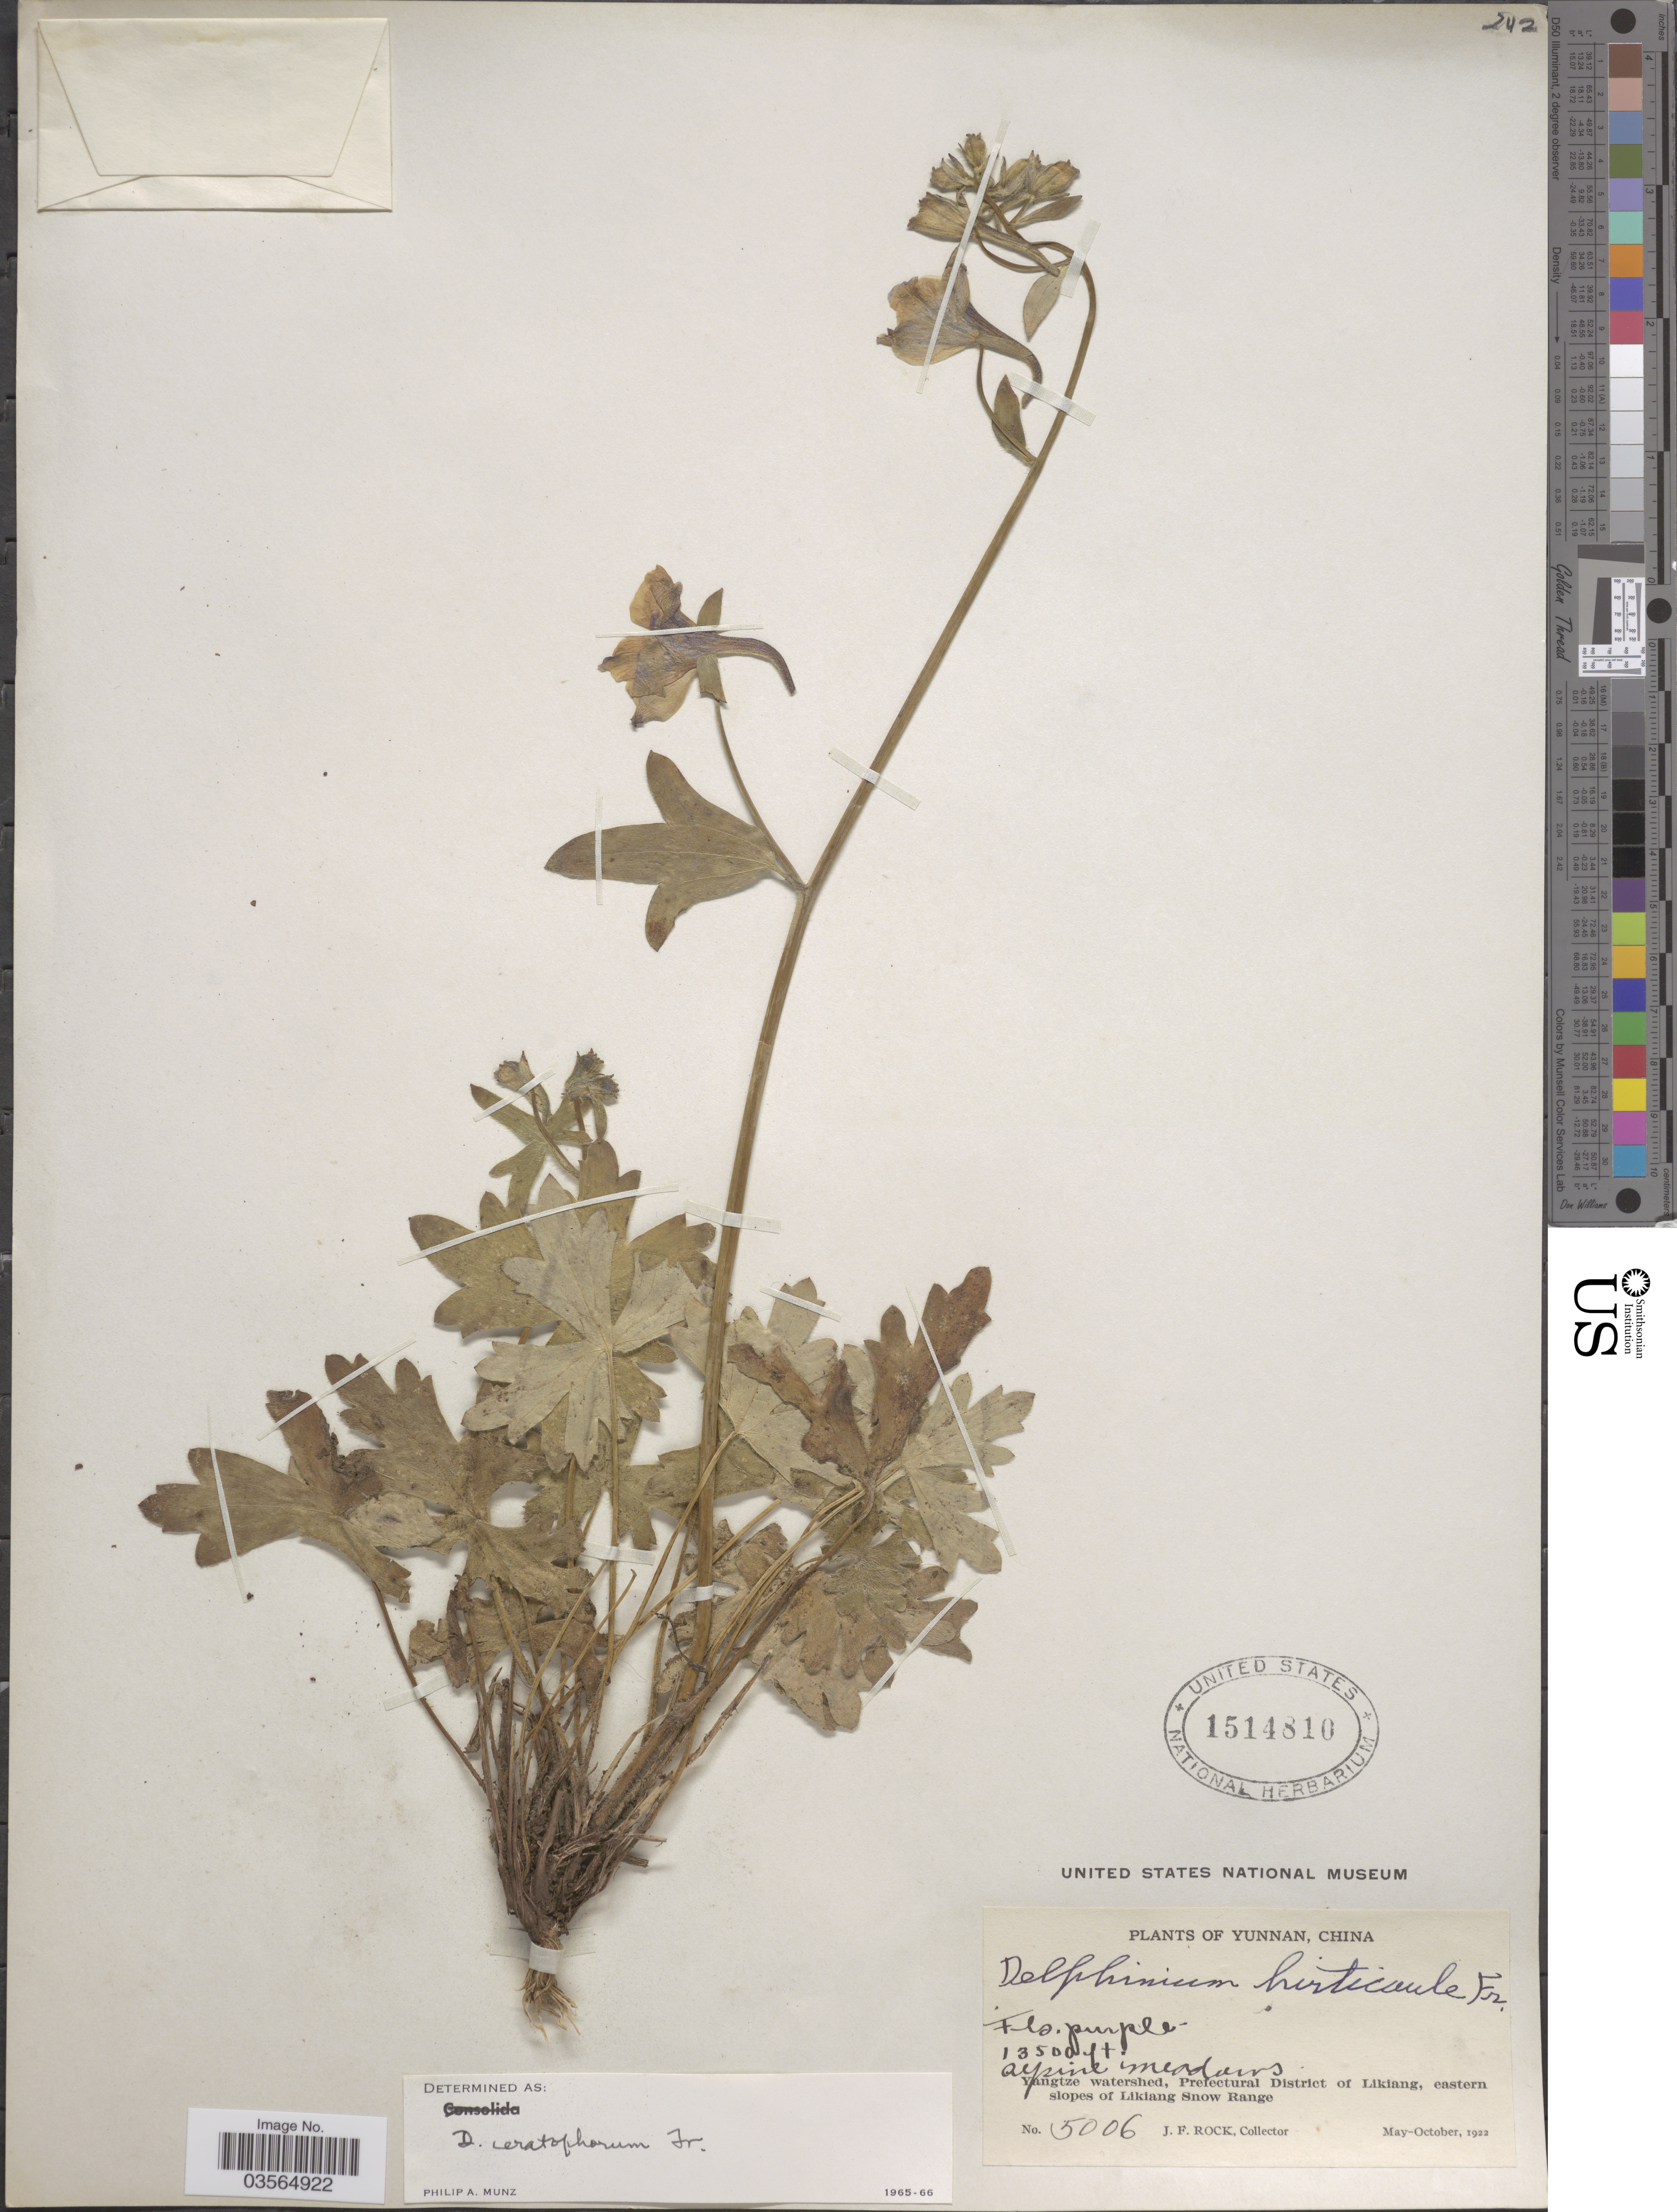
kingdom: Plantae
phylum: Tracheophyta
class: Magnoliopsida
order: Ranunculales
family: Ranunculaceae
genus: Delphinium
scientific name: Delphinium ceratophorum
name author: Franch.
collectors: J. Rock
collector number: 5006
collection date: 1922-05/1922-10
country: China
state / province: Yunnan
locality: Yangtze watershed, Prefectural District of Likiang, eastern slopes of Likiang Snow Range.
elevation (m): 4115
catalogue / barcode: US 1514810